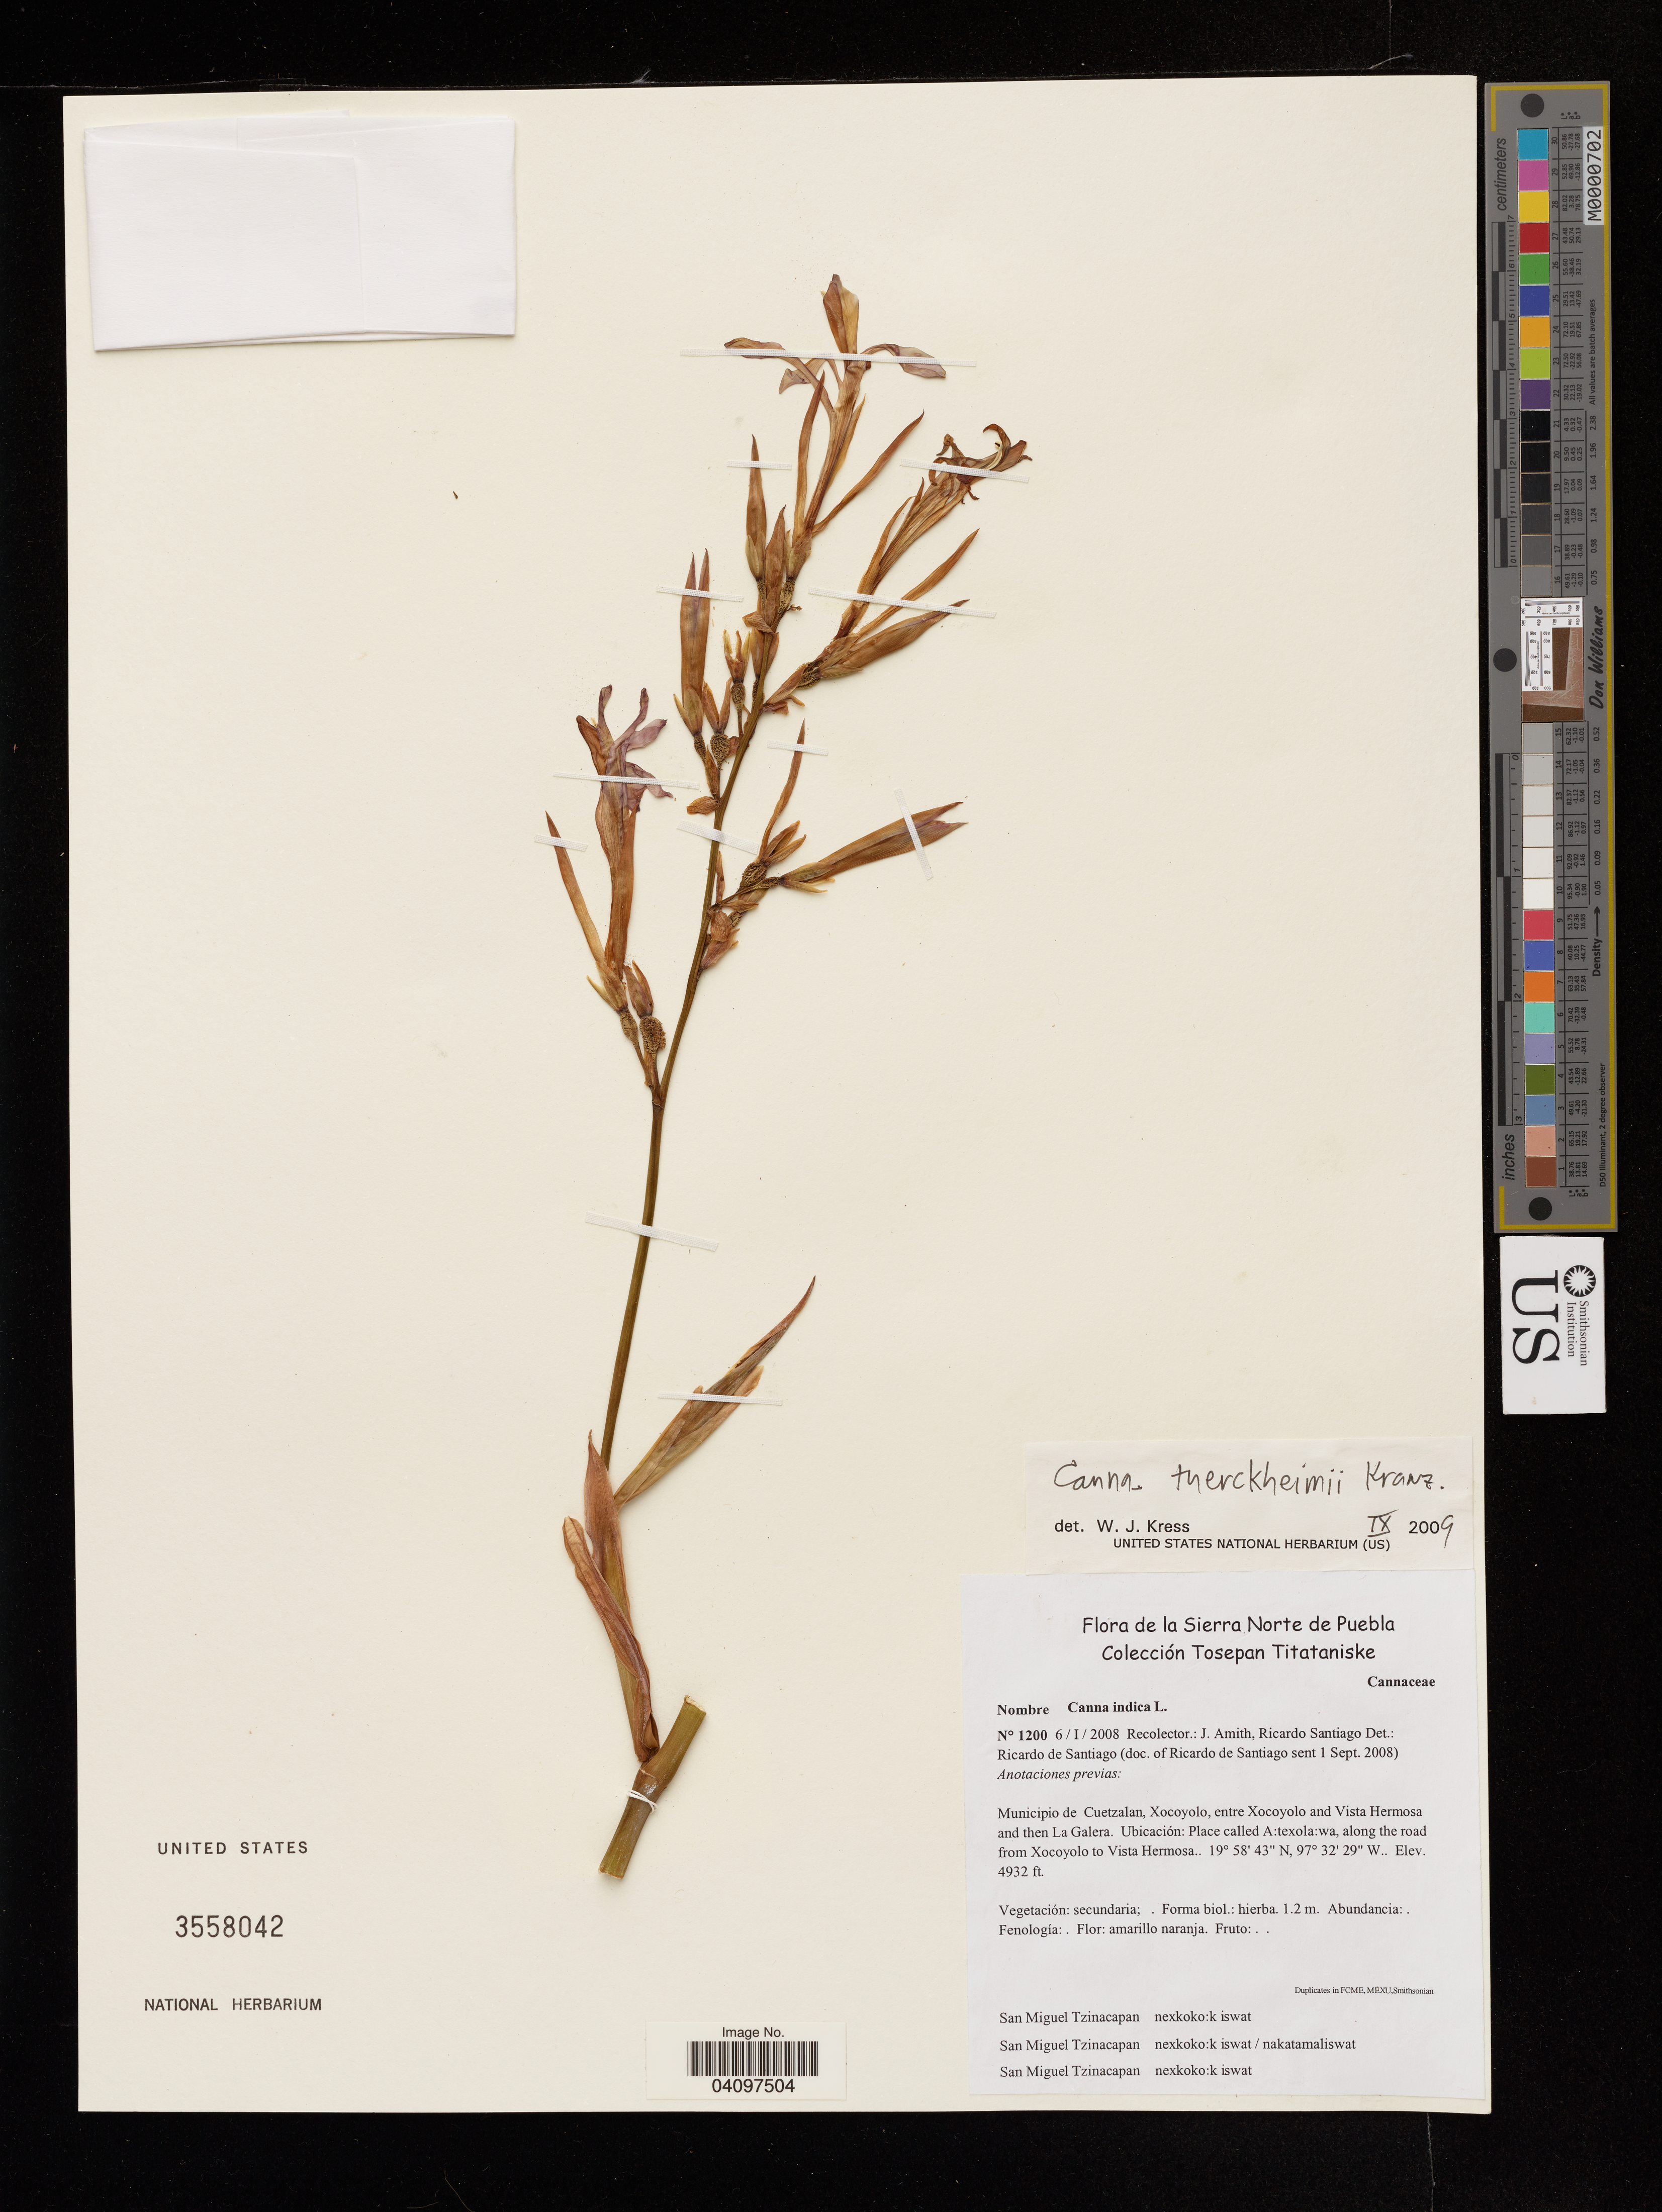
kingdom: Plantae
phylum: Tracheophyta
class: Liliopsida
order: Zingiberales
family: Cannaceae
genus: Canna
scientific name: Canna tuerckheimii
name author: Kraenzl. in Engl.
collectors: J. D. Amith & R. Santiago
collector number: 1200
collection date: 2008-01-06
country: Mexico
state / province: Puebla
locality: Sierra Norte de Puebla, Colección Tosepan Titataniske. Municipio de Cuetzalan, Xocoyolo, entre Xocoyolo and Vista Hermosa and then La Galera. Ubicación: Place called A:texola:wa, along the road from Xocoyolo to Vista Hermosa.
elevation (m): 1503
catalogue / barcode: US 3558042